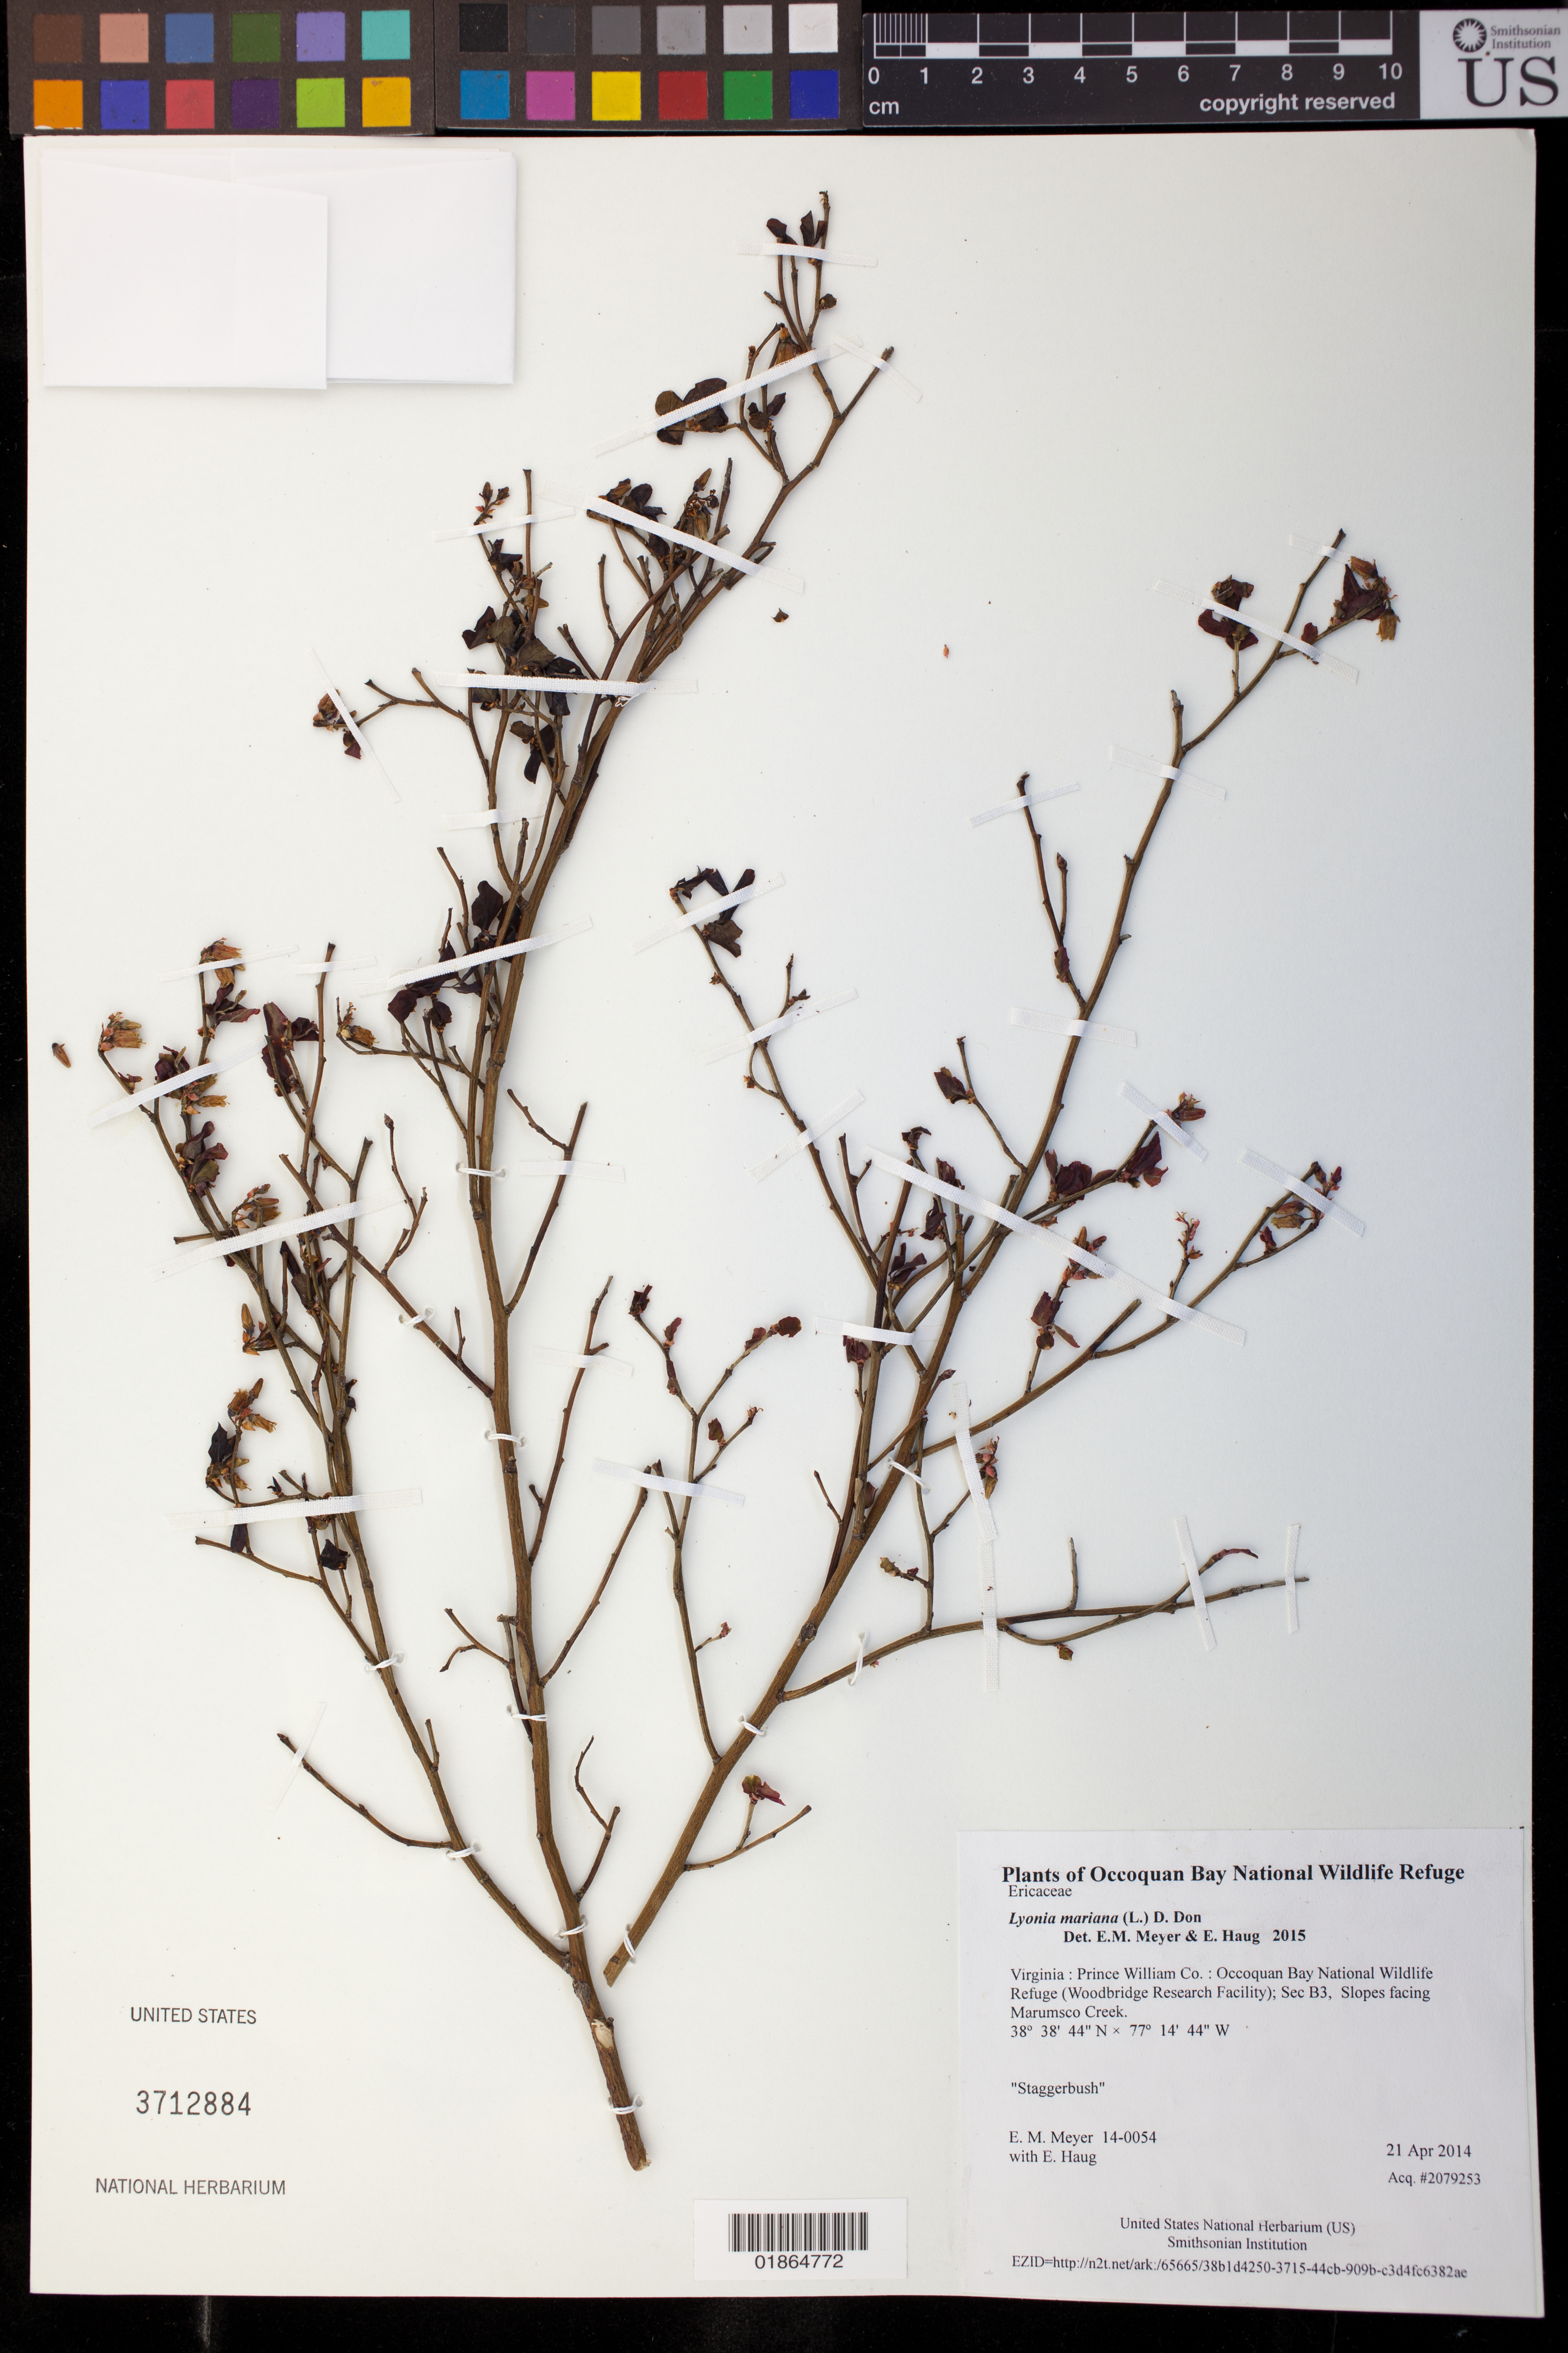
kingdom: Plantae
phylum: Tracheophyta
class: Magnoliopsida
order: Ericales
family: Ericaceae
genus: Lyonia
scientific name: Lyonia mariana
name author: (L.) D. Don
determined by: Meyer, E. M.; Haug, E.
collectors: E. M. Meyer & E. Haug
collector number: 14-0054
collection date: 2014-04-21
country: United States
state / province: Virginia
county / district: Prince William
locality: Occoquan Bay National Wildlife Refuge (Woodbridge Research Facility); Sec B3, Slopes facing Marumsco Creek.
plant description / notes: Staggerbush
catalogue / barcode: US 3712884